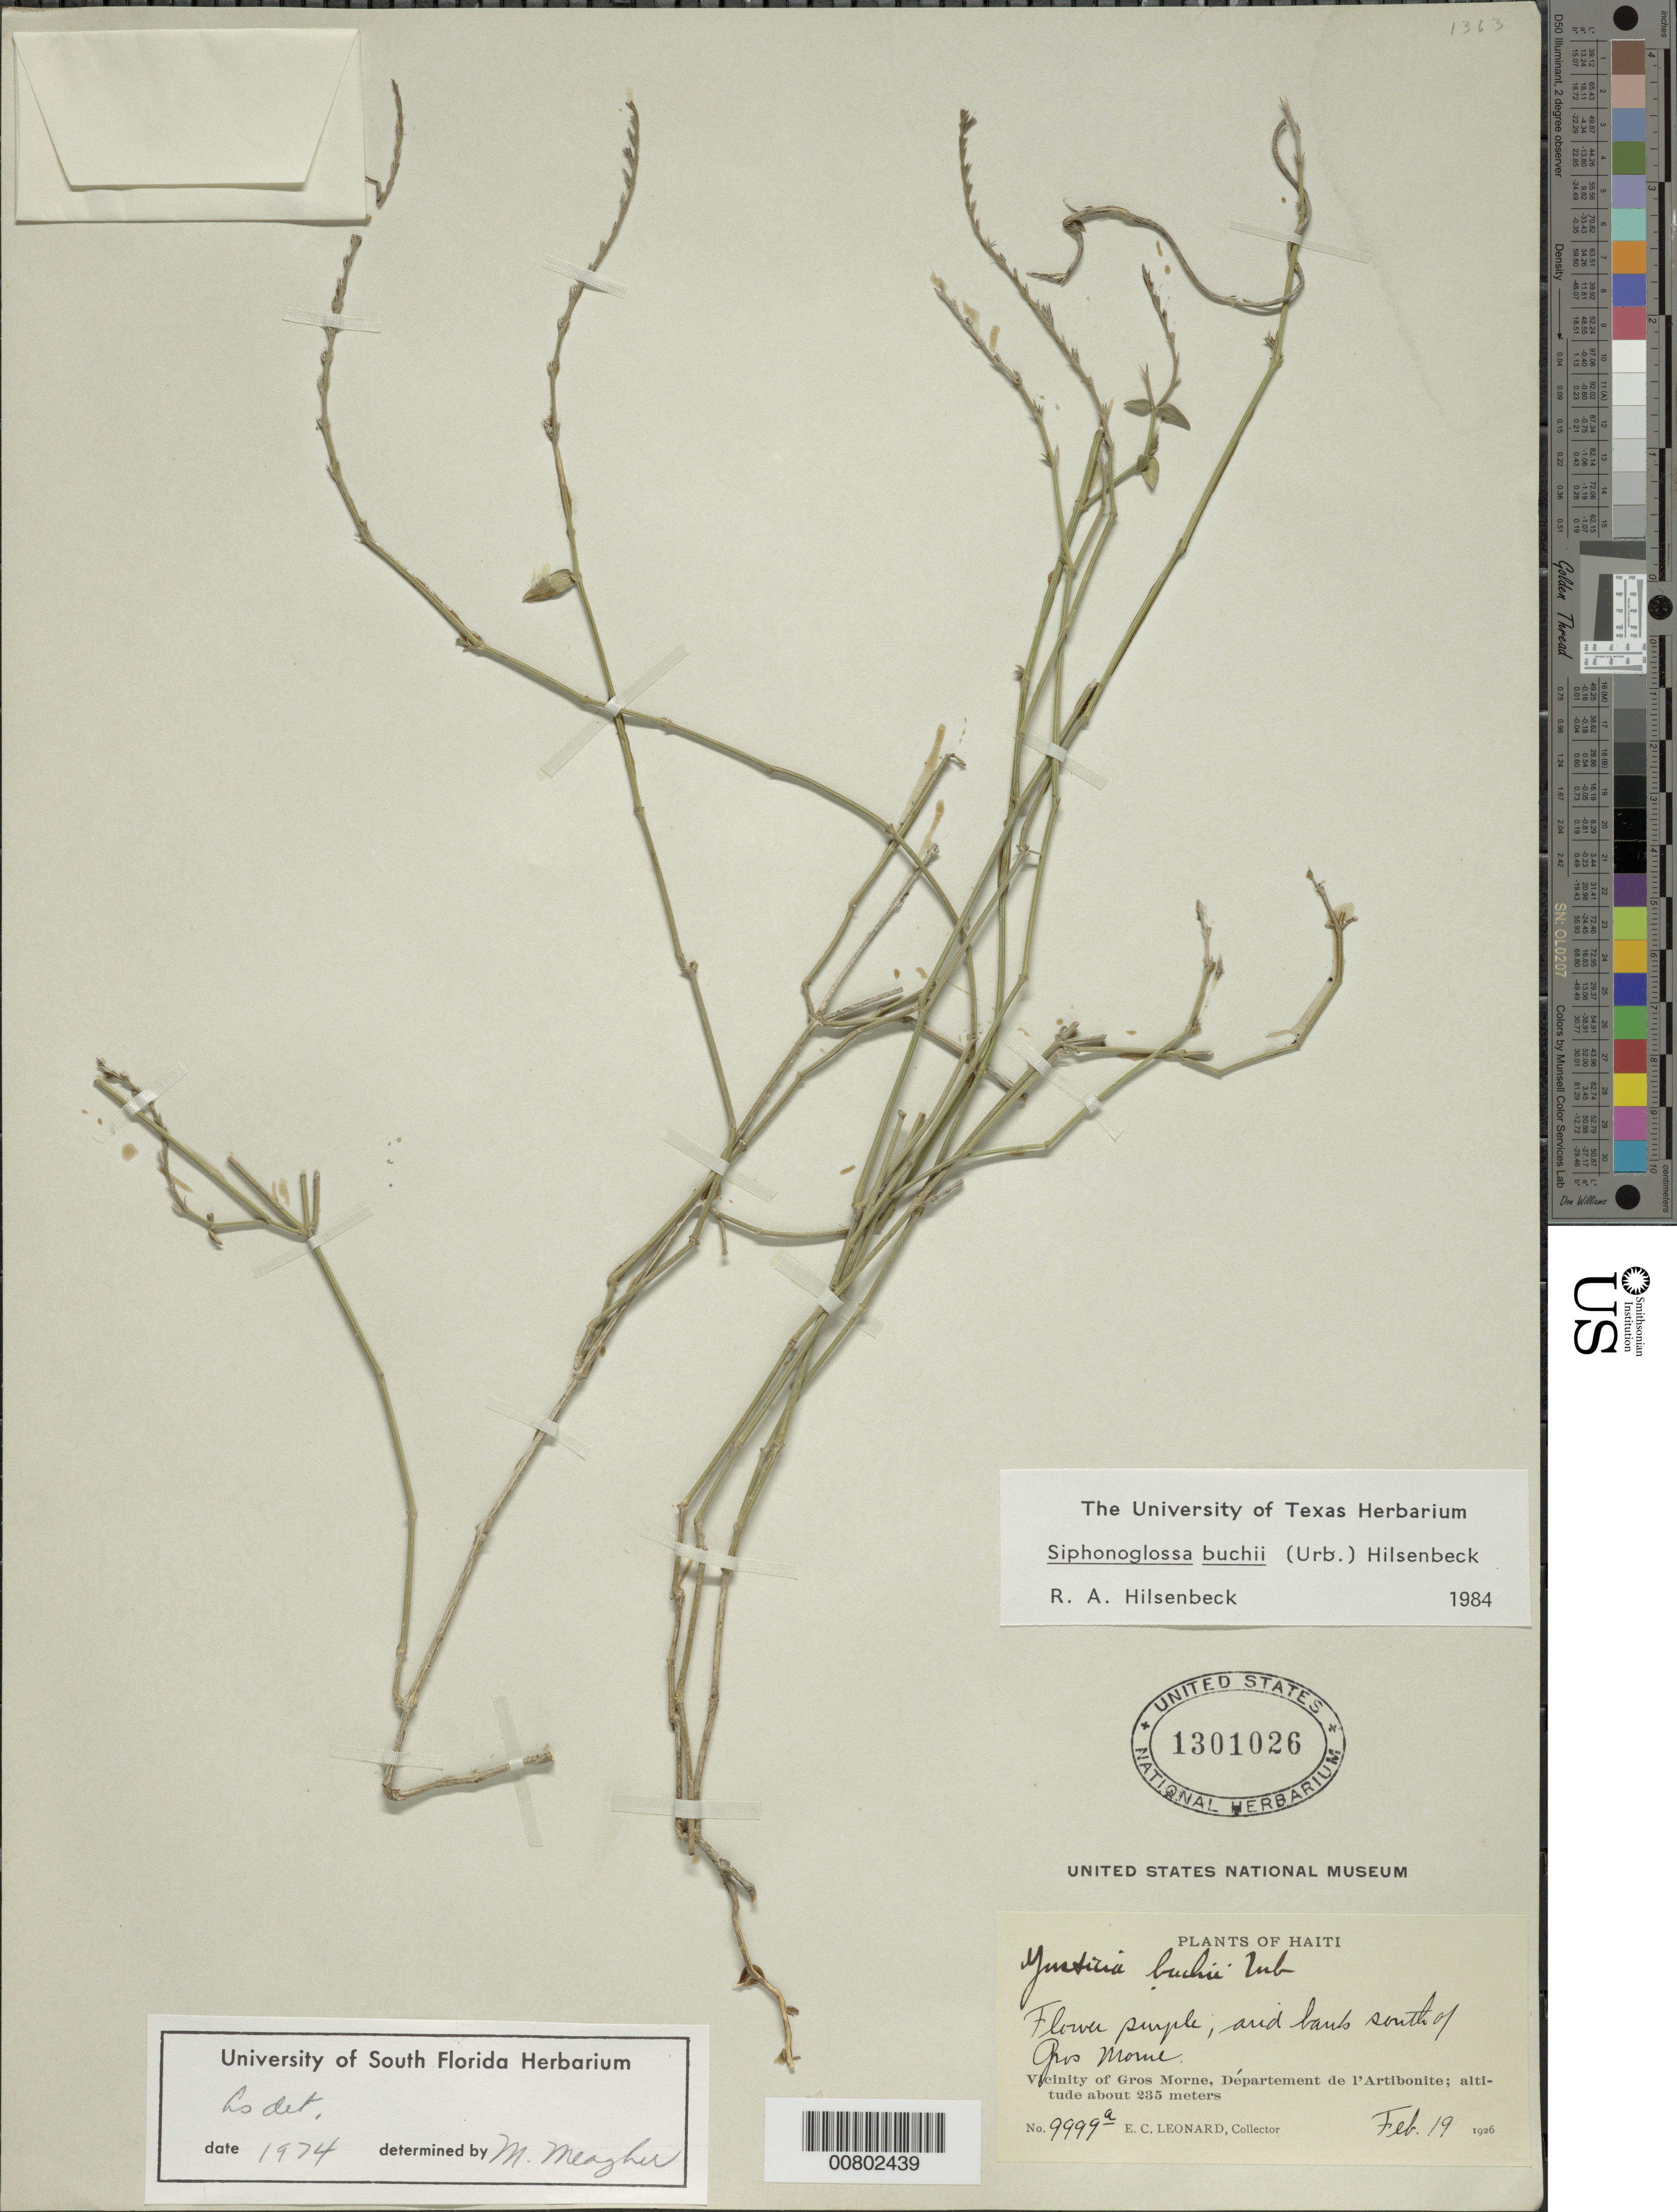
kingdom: Plantae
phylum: Tracheophyta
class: Magnoliopsida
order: Lamiales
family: Acanthaceae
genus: Justicia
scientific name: Justicia buchii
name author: Urb.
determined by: Fisher, Amanda, (LOB), California State University, Long Beach (UNITED STATES)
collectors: E. C. Leonard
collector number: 9999A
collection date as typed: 19 Feb 1926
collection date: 1926-02-19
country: Haiti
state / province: Artibonite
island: Hispaniola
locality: Vicinity of Gros Morne, S of city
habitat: Arid banks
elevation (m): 235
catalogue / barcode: US 1301026